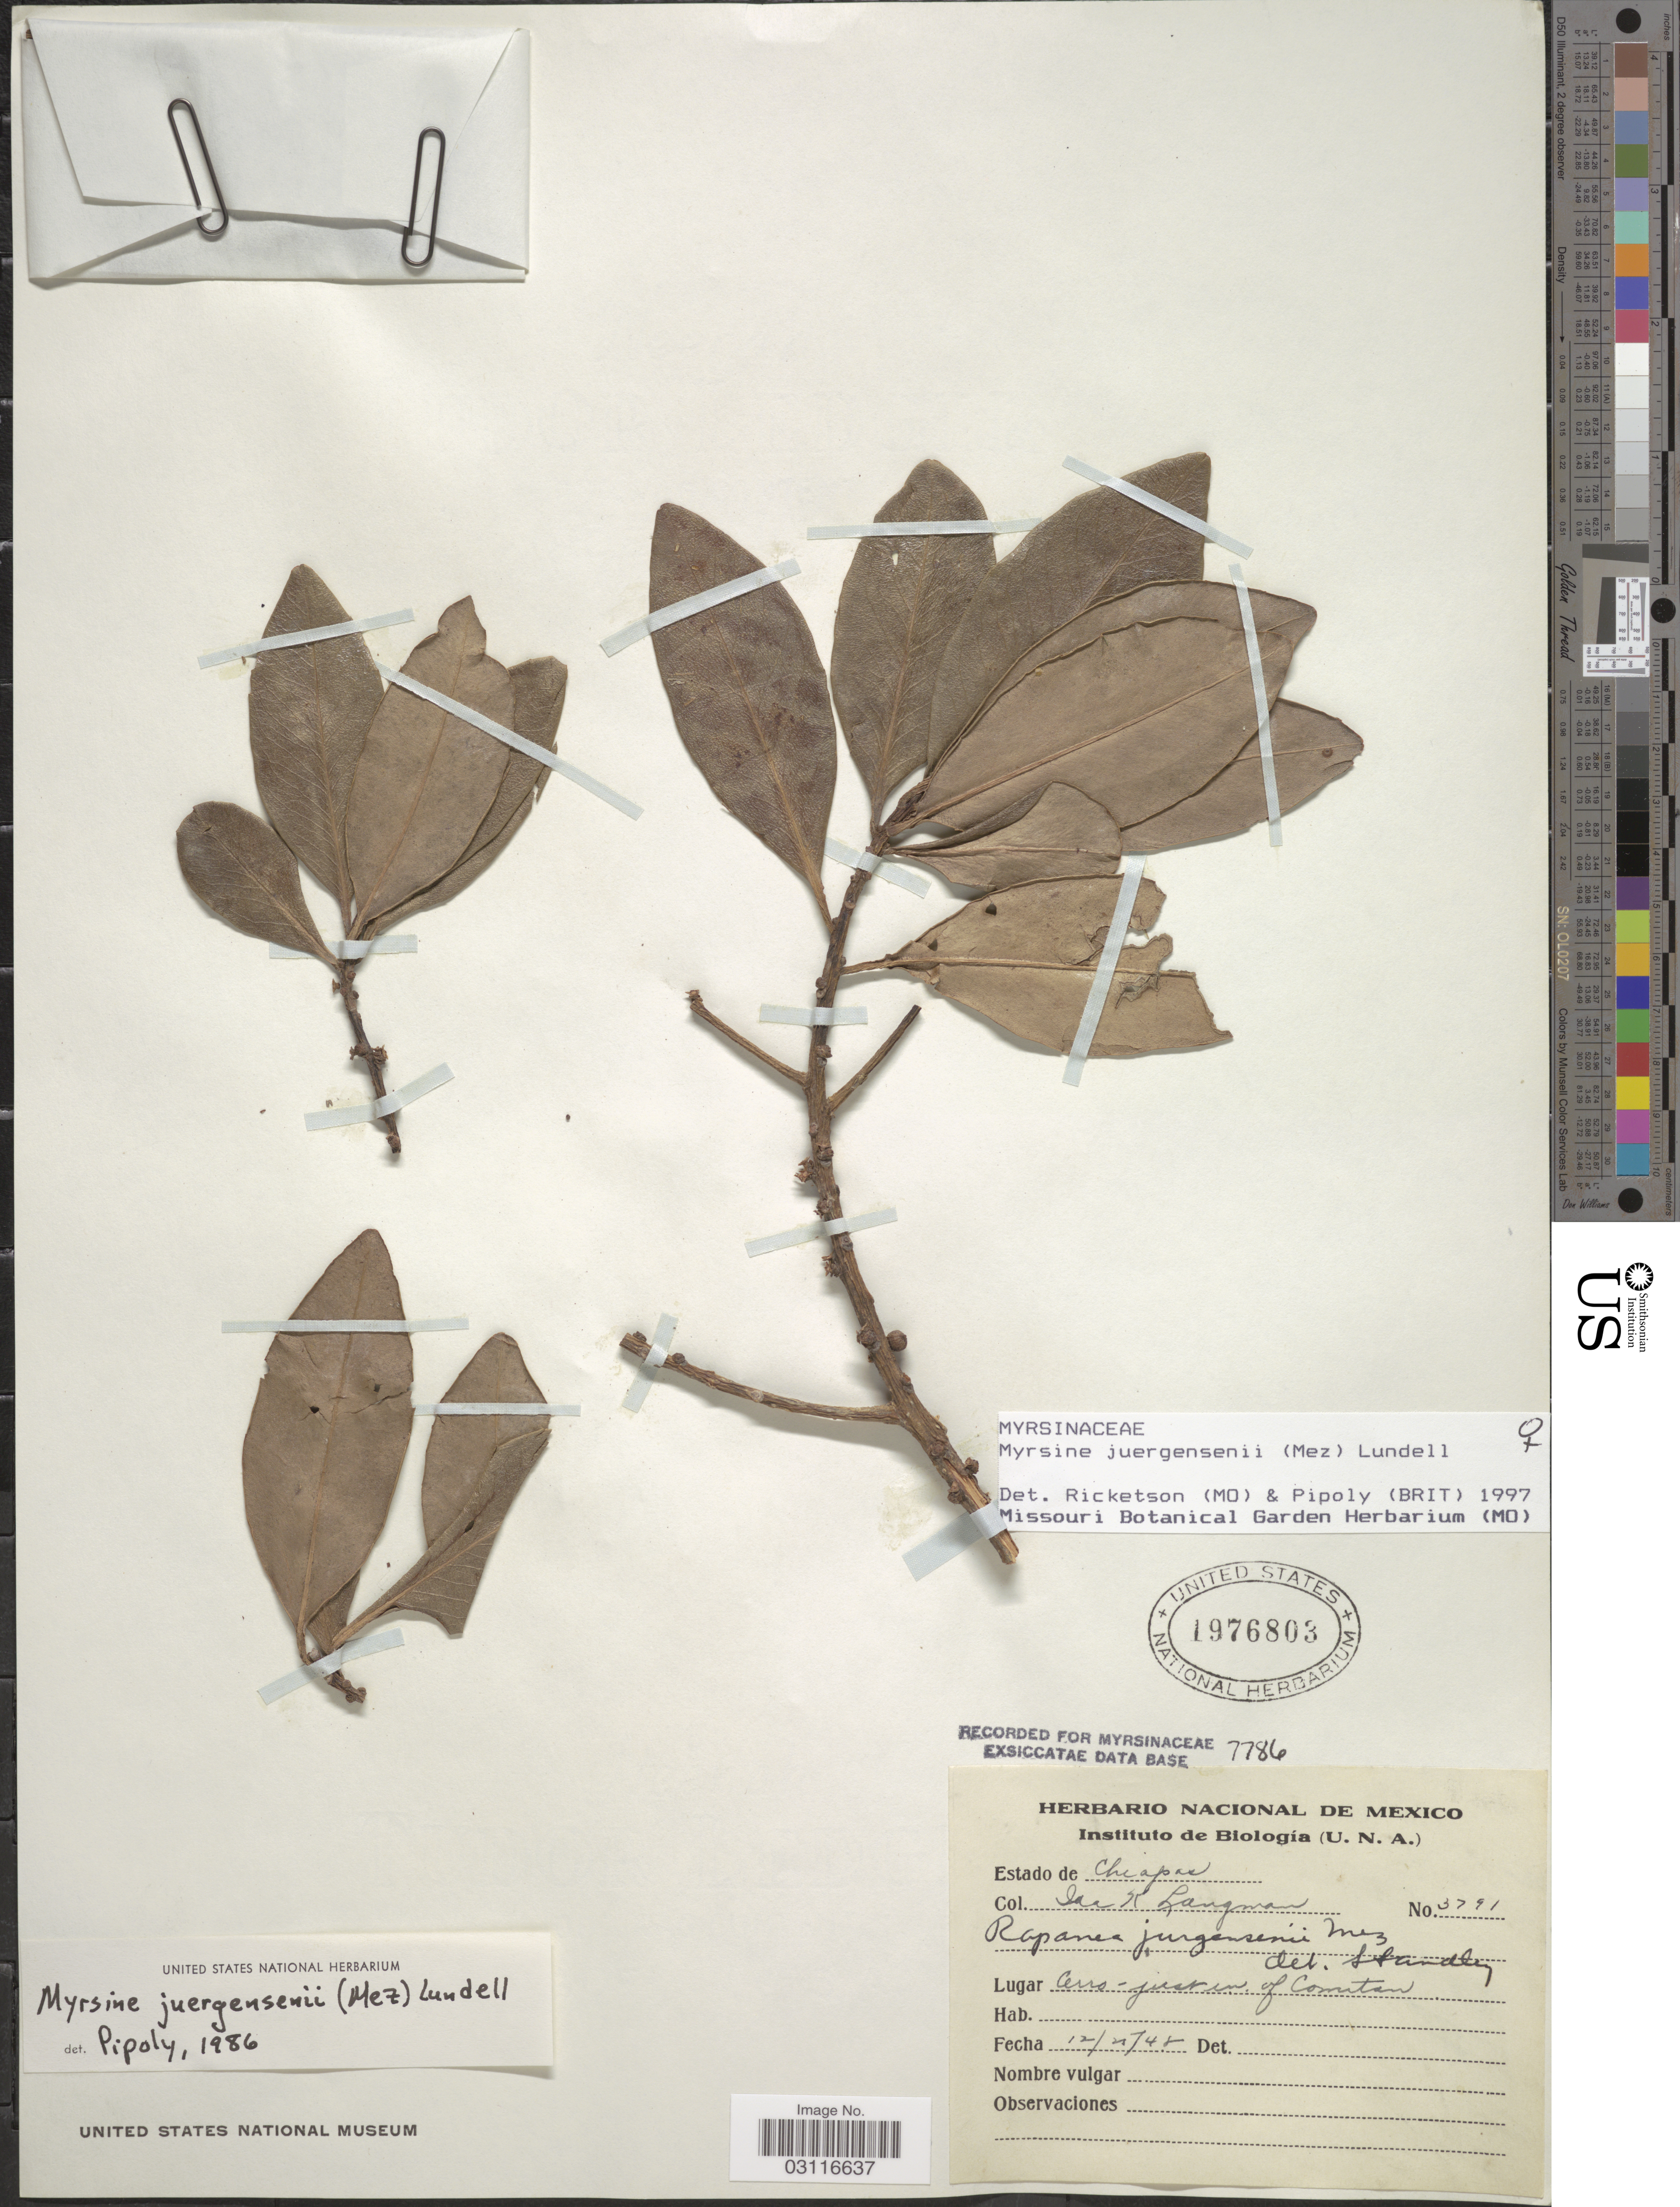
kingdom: Plantae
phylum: Tracheophyta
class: Magnoliopsida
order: Ericales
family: Primulaceae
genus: Myrsine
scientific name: Myrsine juergensenii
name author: (Mez) Lundell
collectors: I. K. Langman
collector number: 3791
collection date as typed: Transcribed d/m/y: 12/4/48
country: Mexico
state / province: Chiapas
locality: Cerro - just w. of Comitán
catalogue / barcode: US 1976803